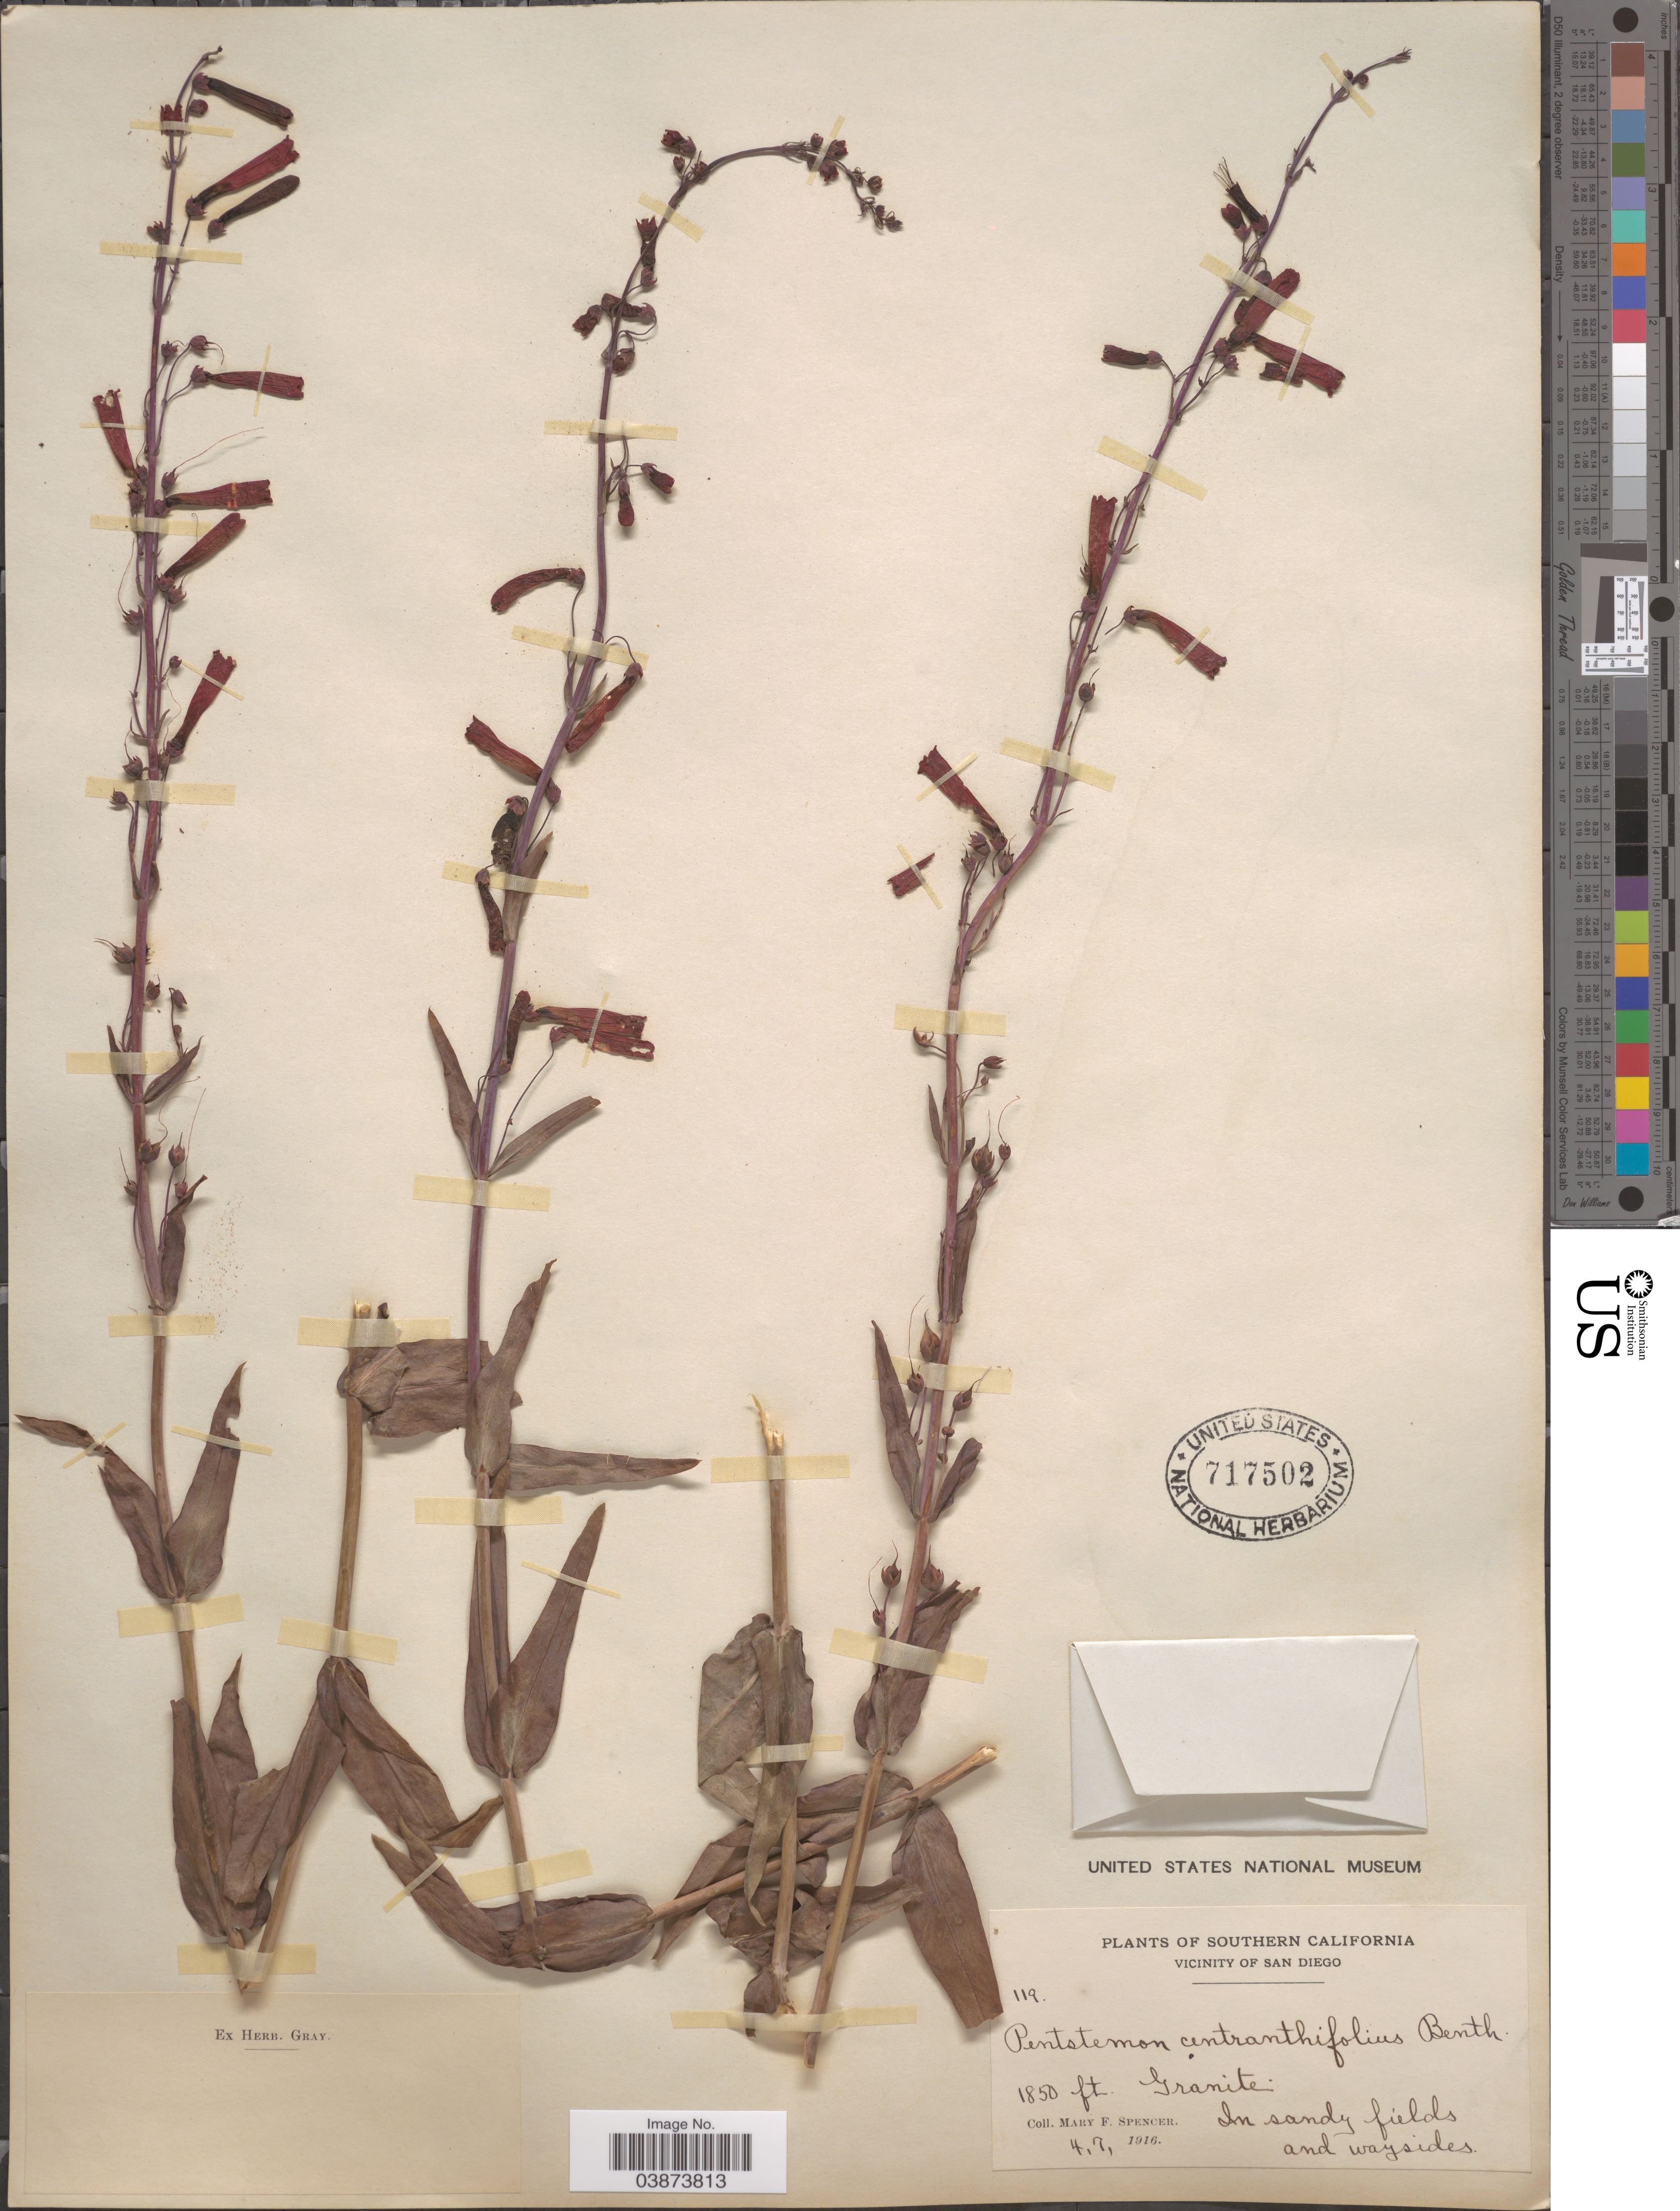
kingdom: Plantae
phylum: Tracheophyta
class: Magnoliopsida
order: Lamiales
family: Plantaginaceae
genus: Penstemon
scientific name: Penstemon centranthifolius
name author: Benth.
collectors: M. Spencer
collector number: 119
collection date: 1916-04-07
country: United States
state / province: California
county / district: San Diego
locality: Southern California. Vicinity of San Diego.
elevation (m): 564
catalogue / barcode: US 717502